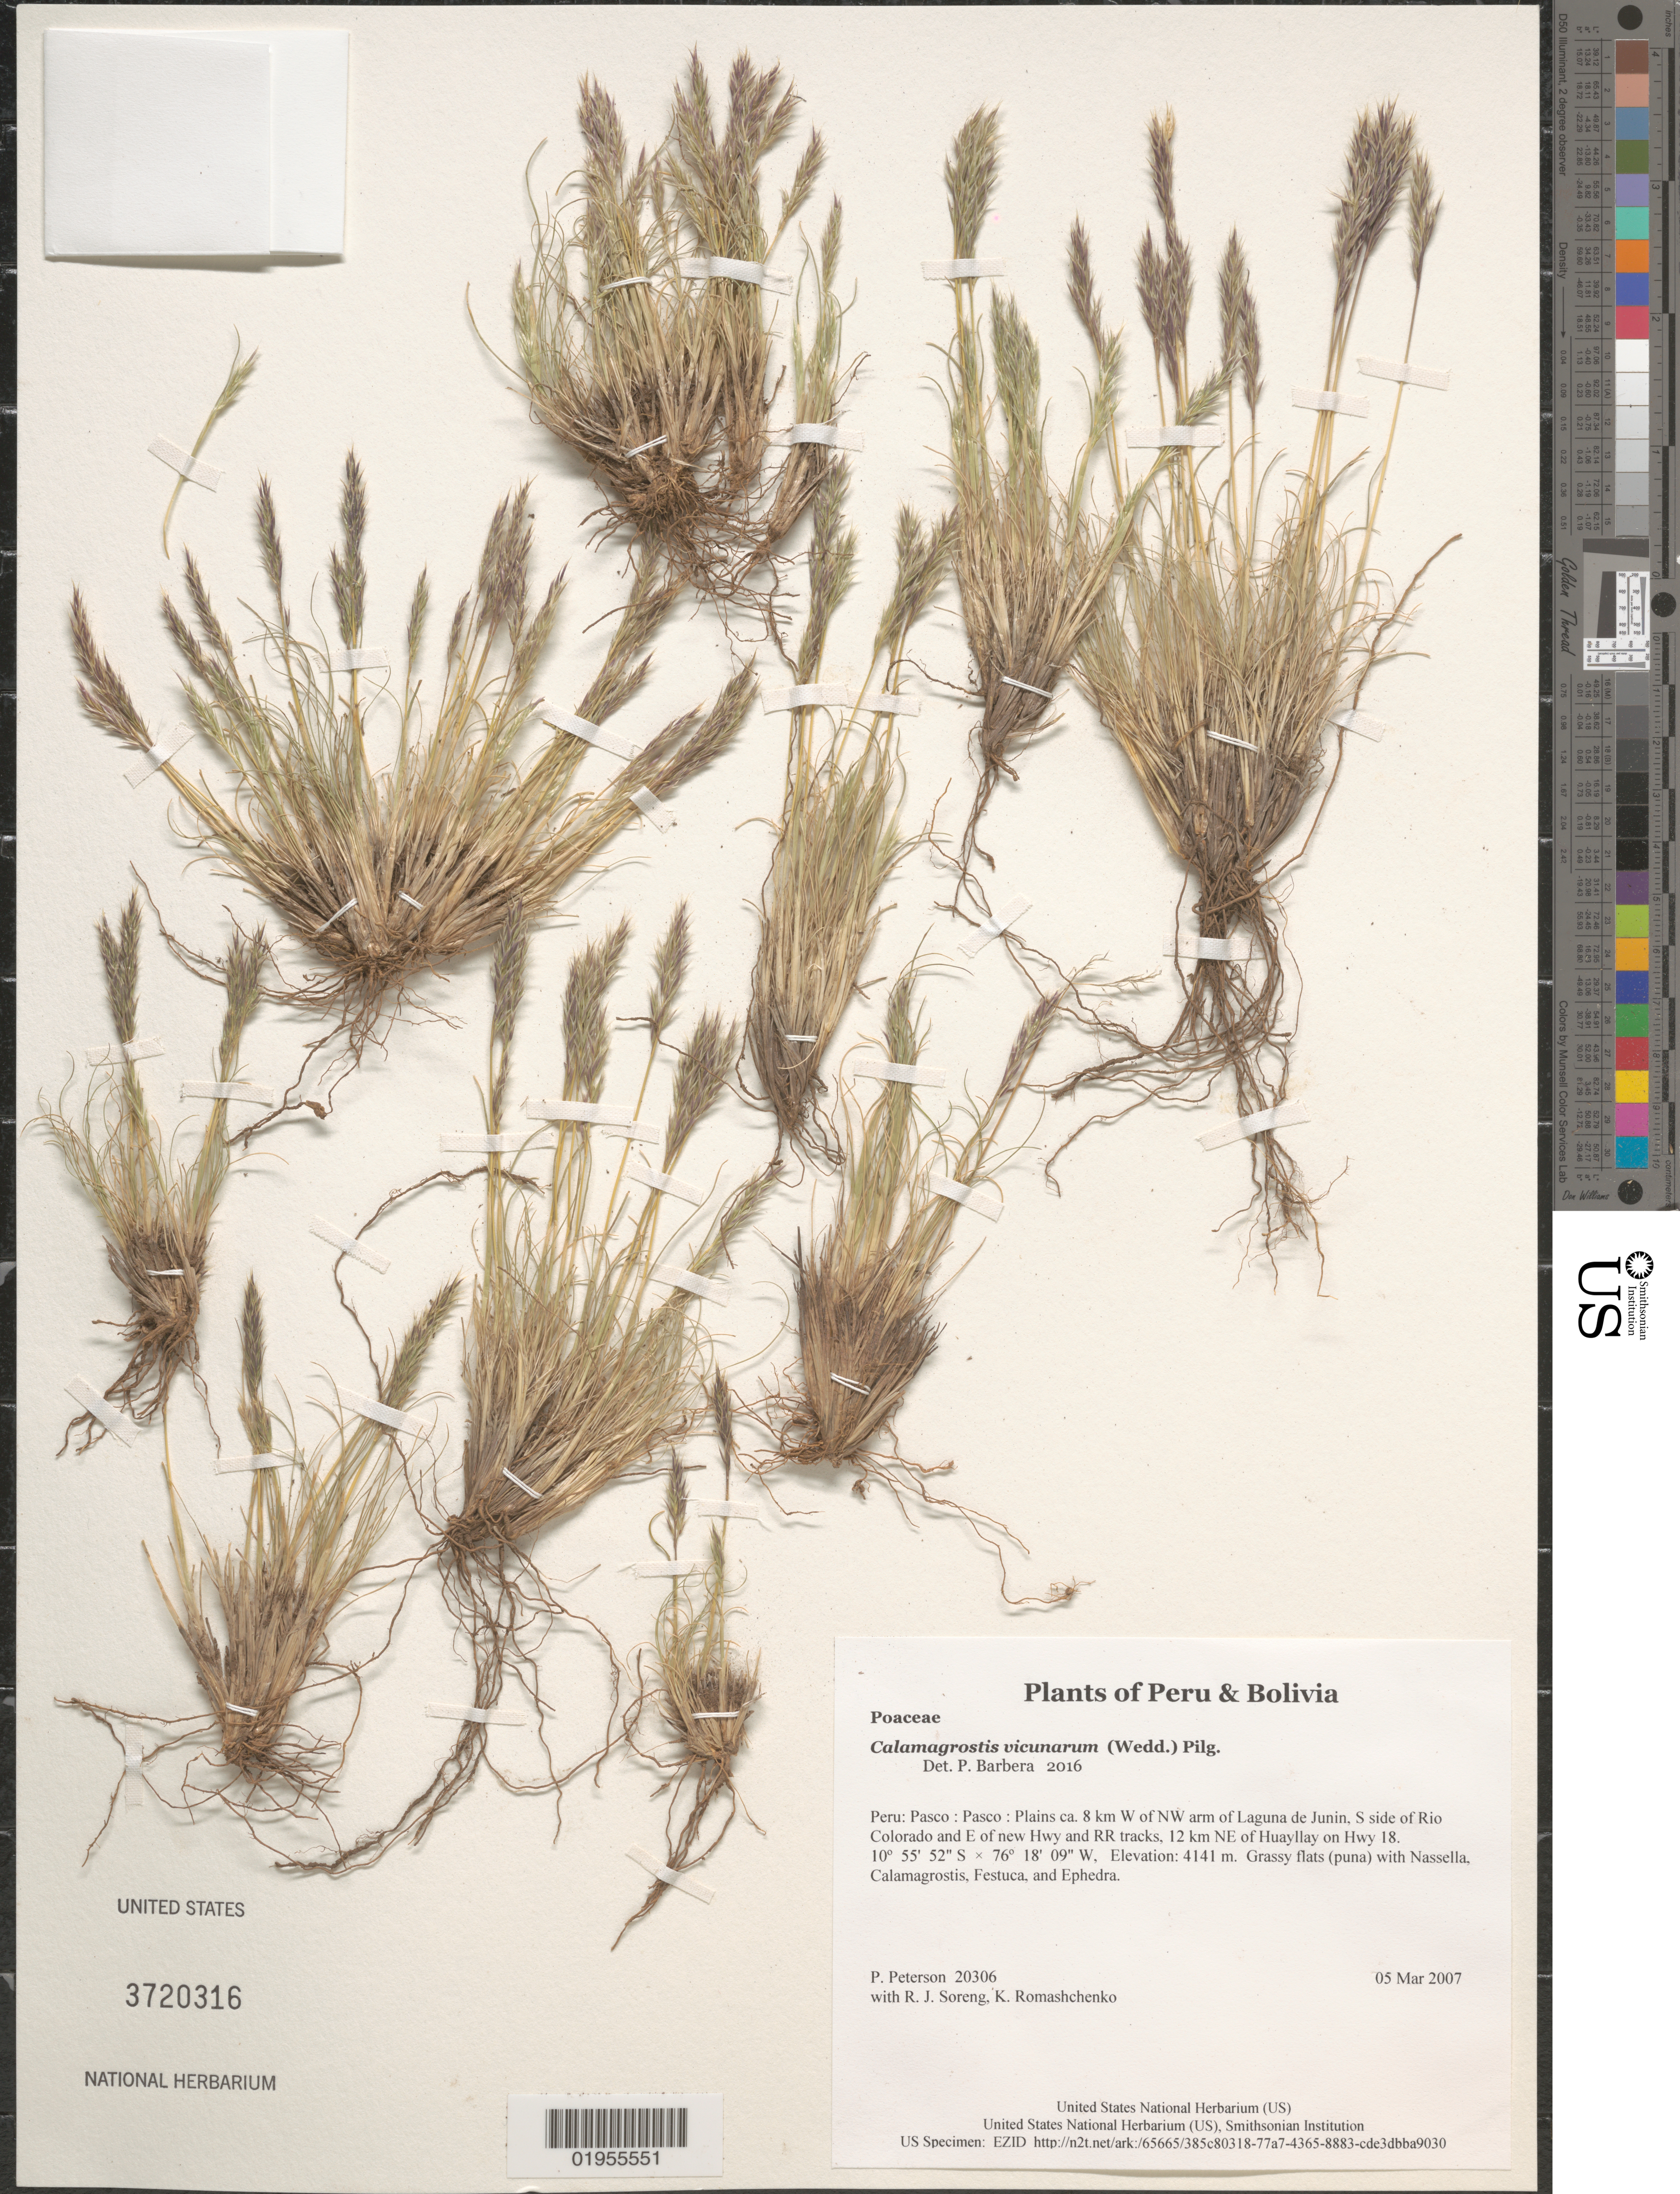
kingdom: Plantae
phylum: Tracheophyta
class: Liliopsida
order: Poales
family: Poaceae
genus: Calamagrostis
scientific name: Calamagrostis vicunarum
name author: (Wedd.) Pilg.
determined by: Barberá, P.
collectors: P. M. Peterson, R. J. Soreng & K. Romashchenko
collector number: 20306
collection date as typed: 05 Mar 2007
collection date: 2007-03-05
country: Peru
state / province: Pasco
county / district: Pasco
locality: Plains ca. 8 km W of NW arm of Laguna de Junin, S side of Rio Colorado and E of new Hwy and RR tracks, 12 km NE of Huayllay on Hwy 18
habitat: Grassy flats (puna) with Nassella, Calamagrostis, Festuca, and Ephedra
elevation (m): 4141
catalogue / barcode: US 3720316